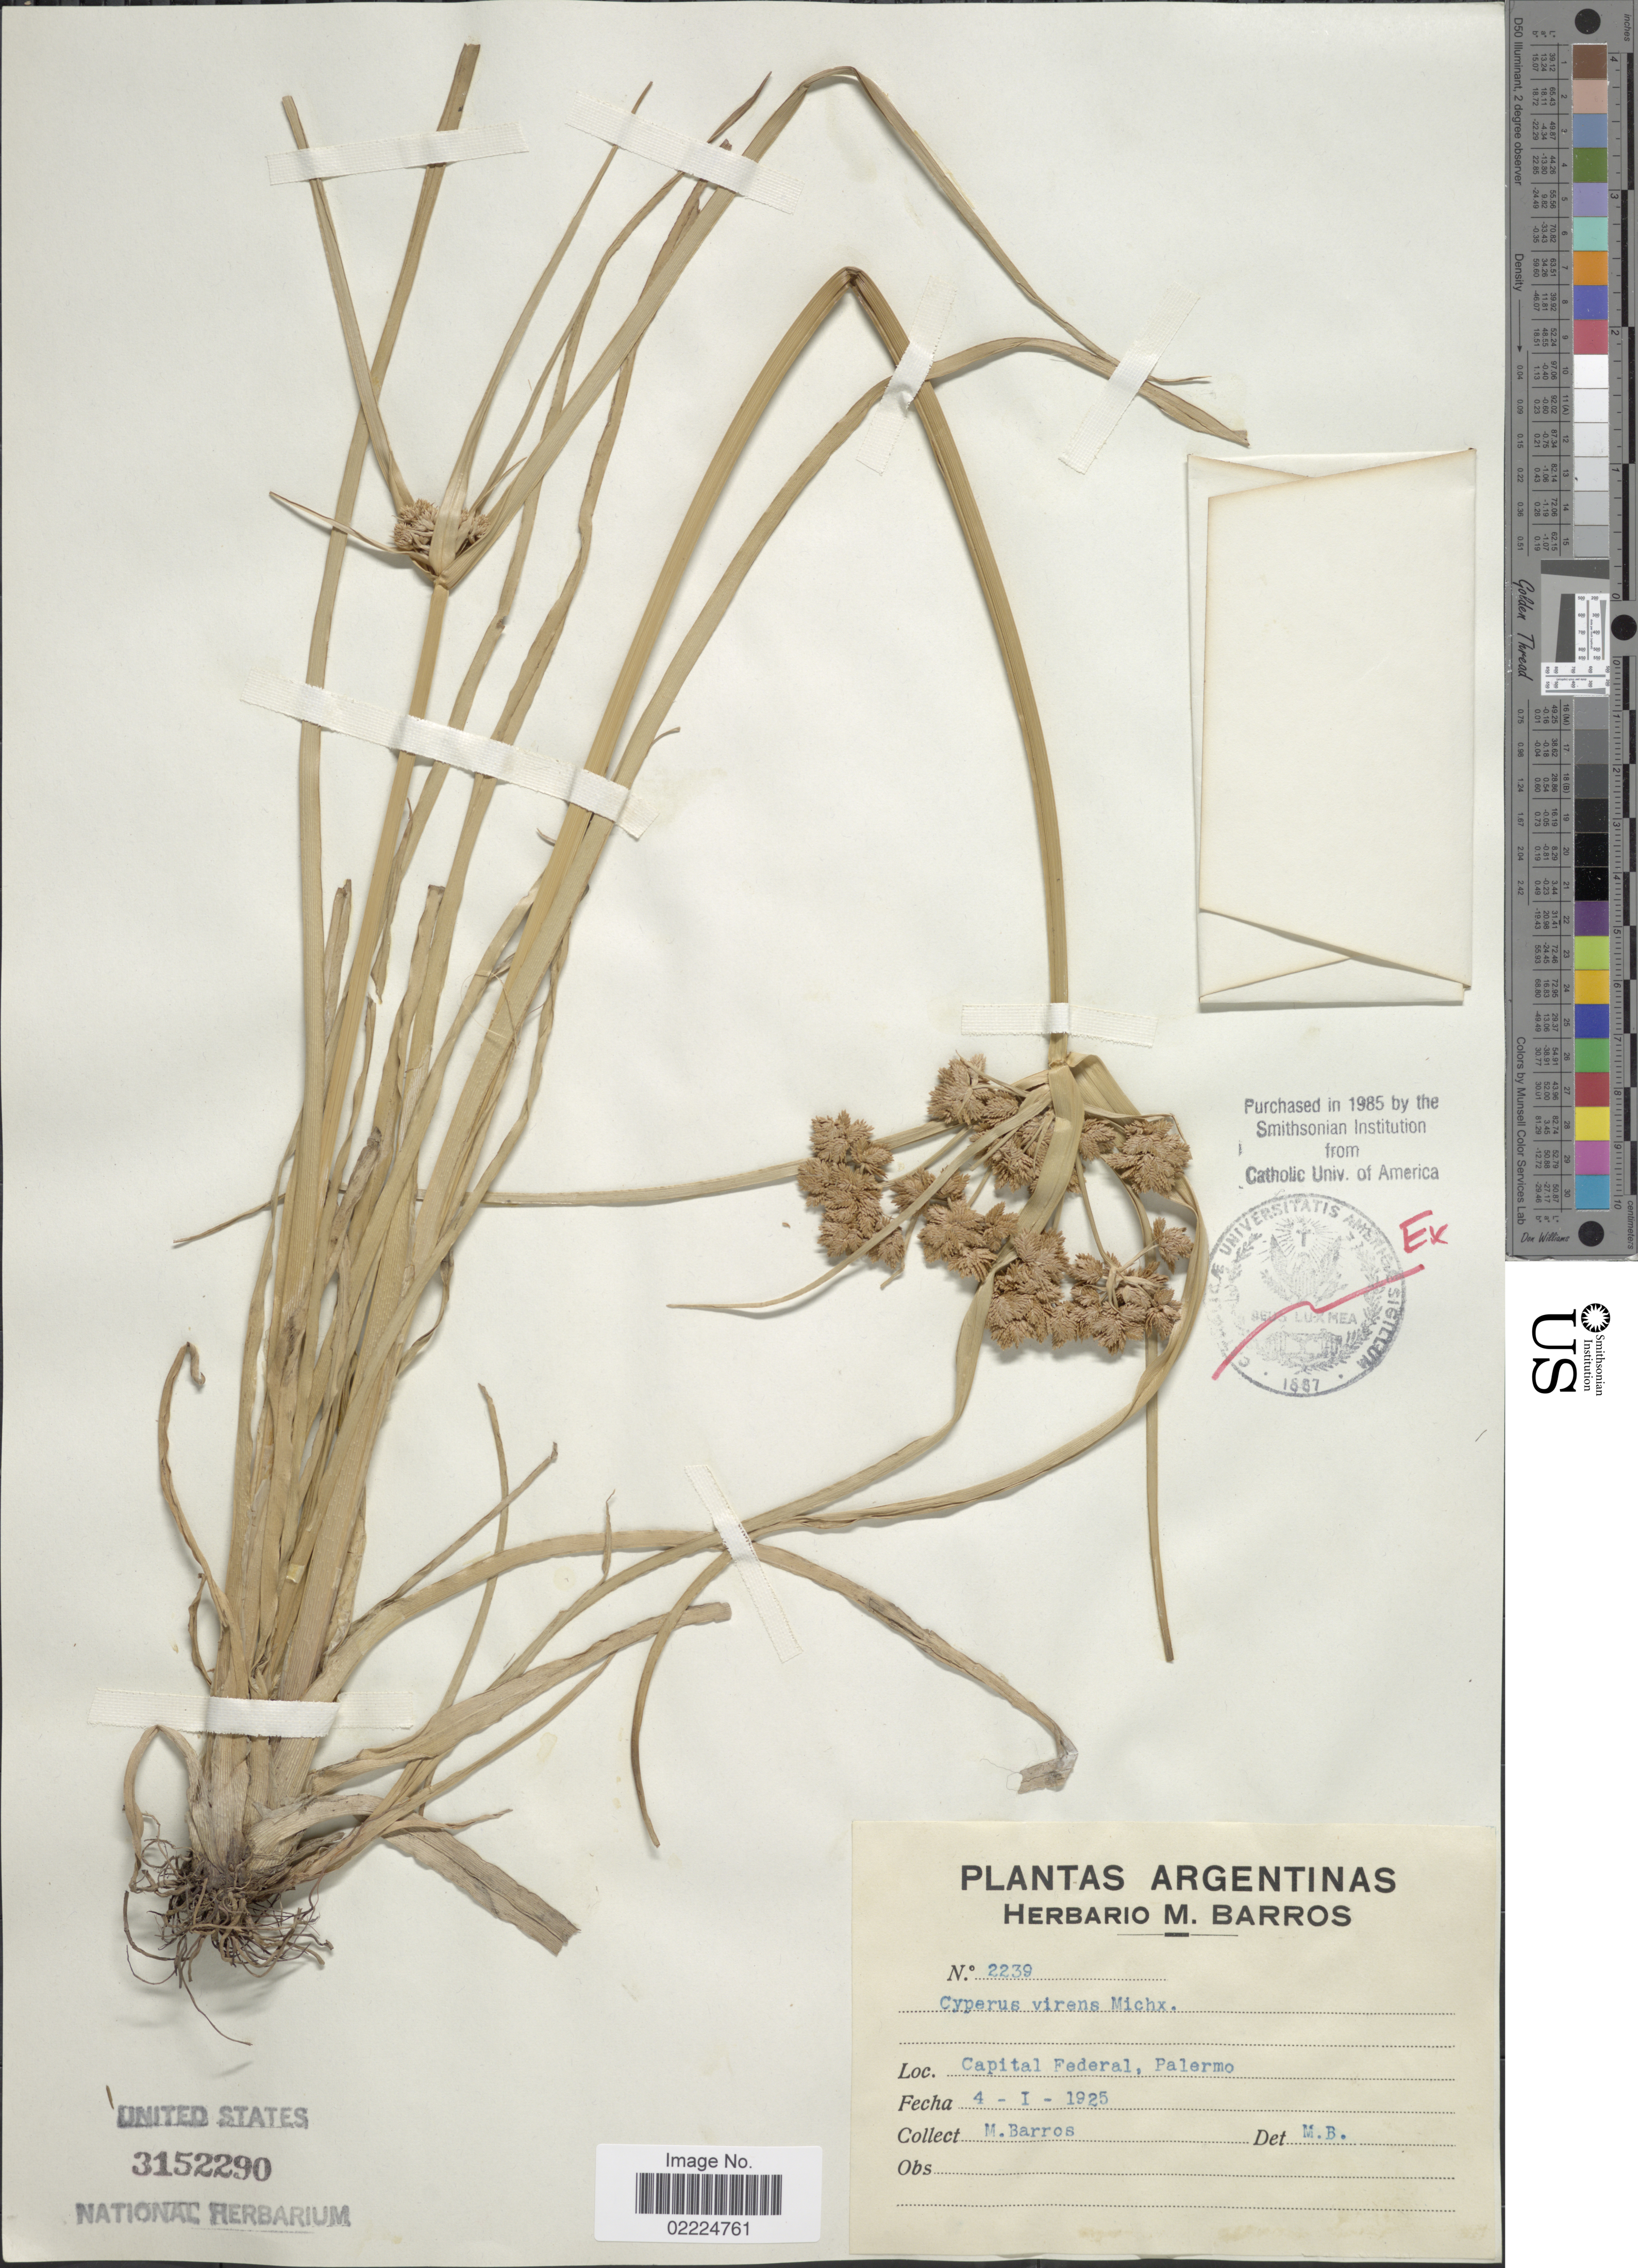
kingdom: Plantae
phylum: Tracheophyta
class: Liliopsida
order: Poales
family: Cyperaceae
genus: Cyperus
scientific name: Cyperus virens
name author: Michx.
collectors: M. Barros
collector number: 2239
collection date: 1925-01-04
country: Argentina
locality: Argentinas, Capital Federal, Palermo.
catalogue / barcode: US 3152290